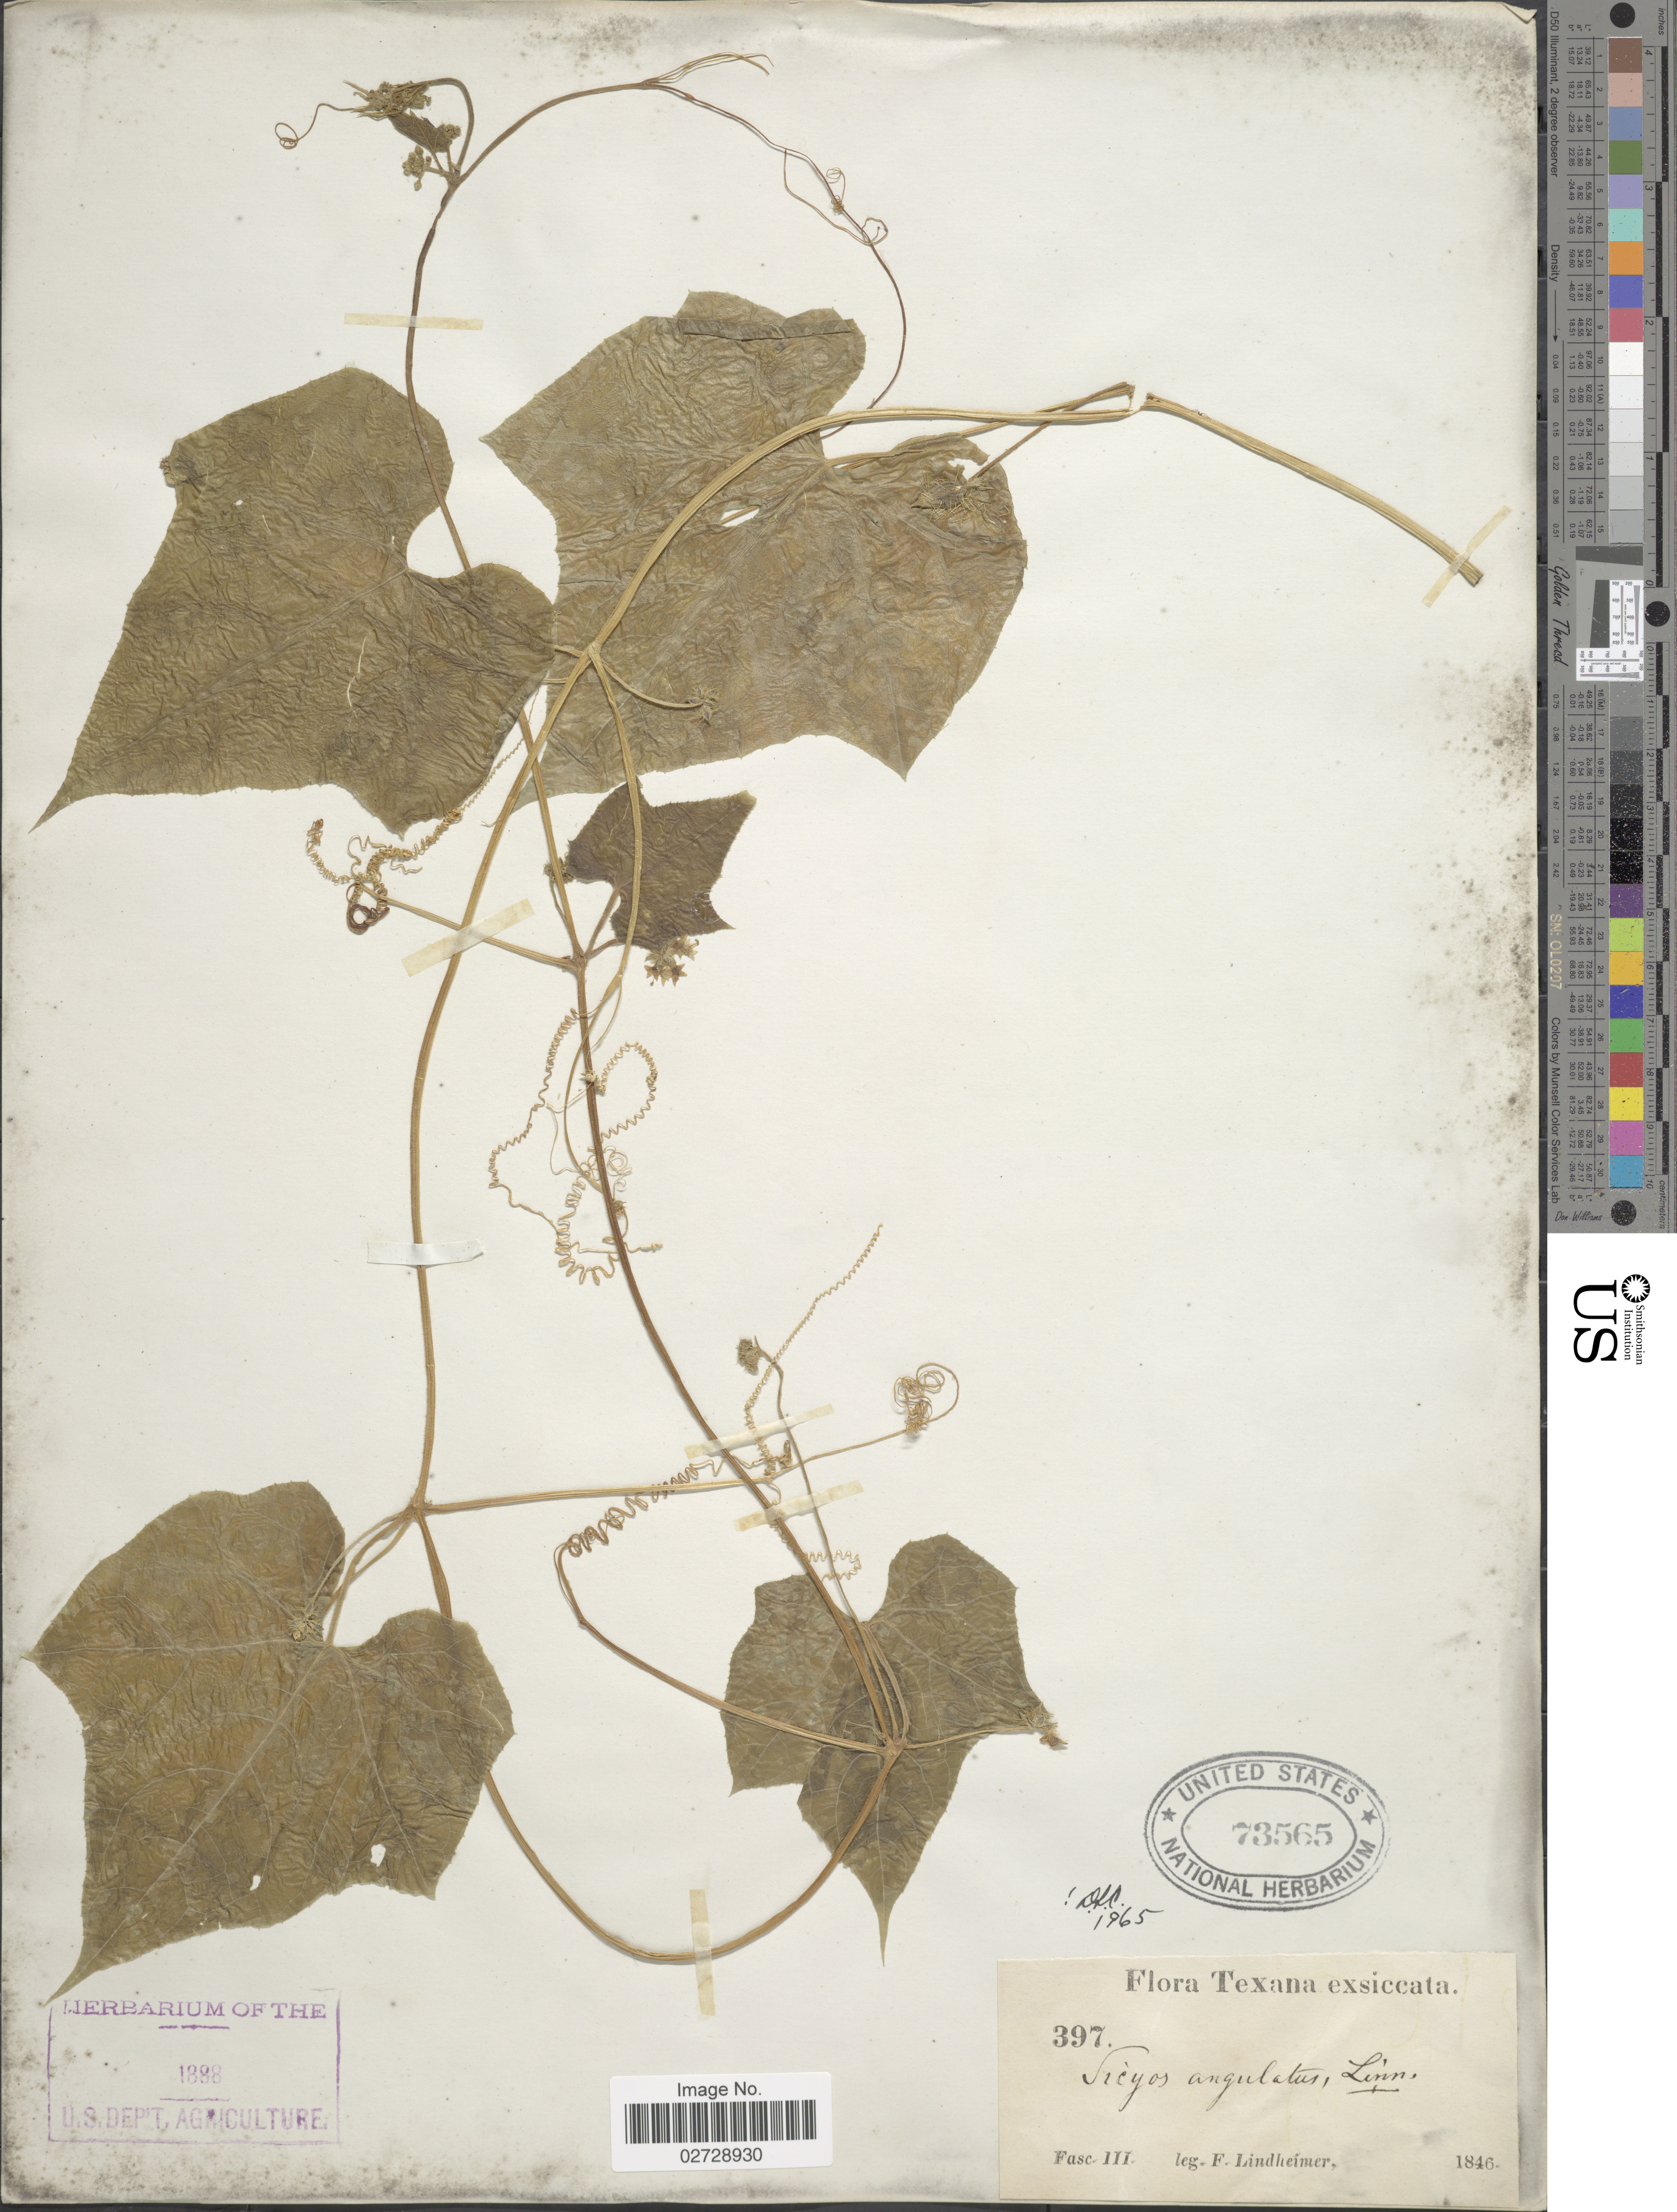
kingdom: Plantae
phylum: Tracheophyta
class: Magnoliopsida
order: Cucurbitales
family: Cucurbitaceae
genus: Sicyos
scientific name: Sicyos angulatus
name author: L.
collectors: F. J. Lindheimer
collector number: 397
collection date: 1846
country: United States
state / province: Texas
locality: Fasc III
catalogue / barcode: US 73565